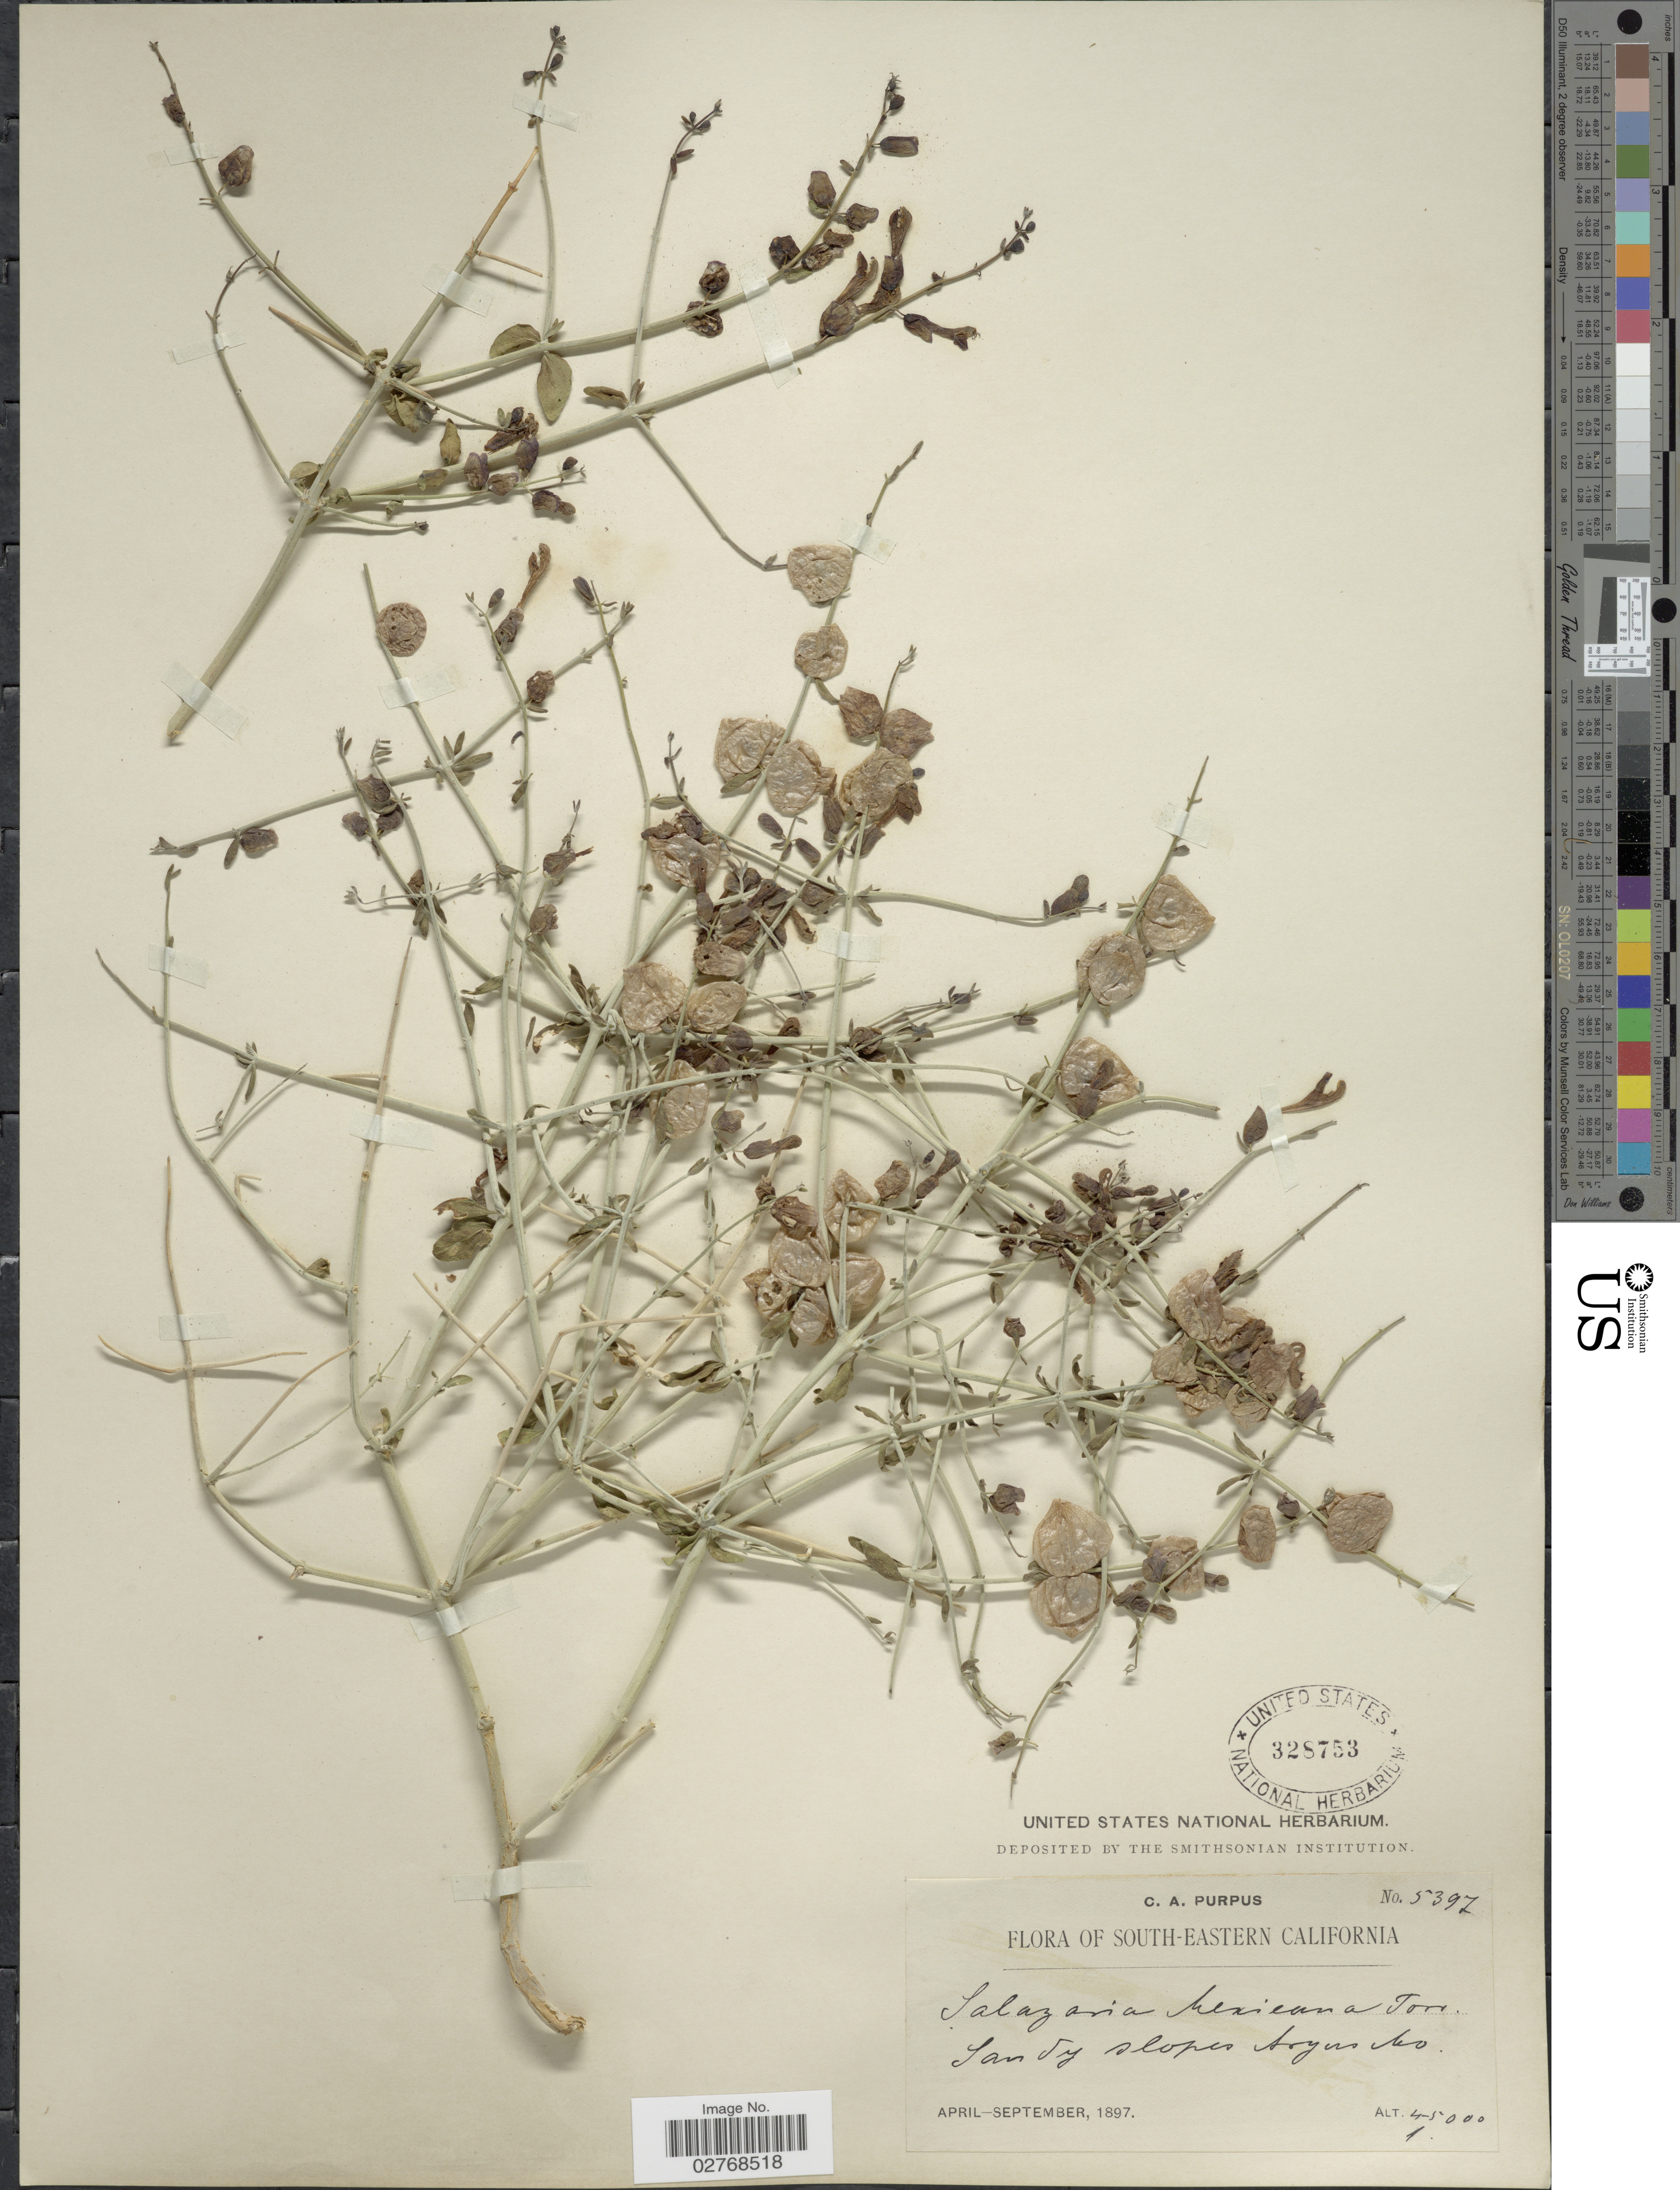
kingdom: Plantae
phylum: Tracheophyta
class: Magnoliopsida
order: Lamiales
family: Lamiaceae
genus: Scutellaria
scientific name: Scutellaria mexicana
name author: (Torr.) A.J. Paton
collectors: C. A. Purpus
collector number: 5397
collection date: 1897-04/1897-09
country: United States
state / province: California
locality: South-Eastern California. Sandy slopes Argus Mts.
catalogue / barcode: US 328753